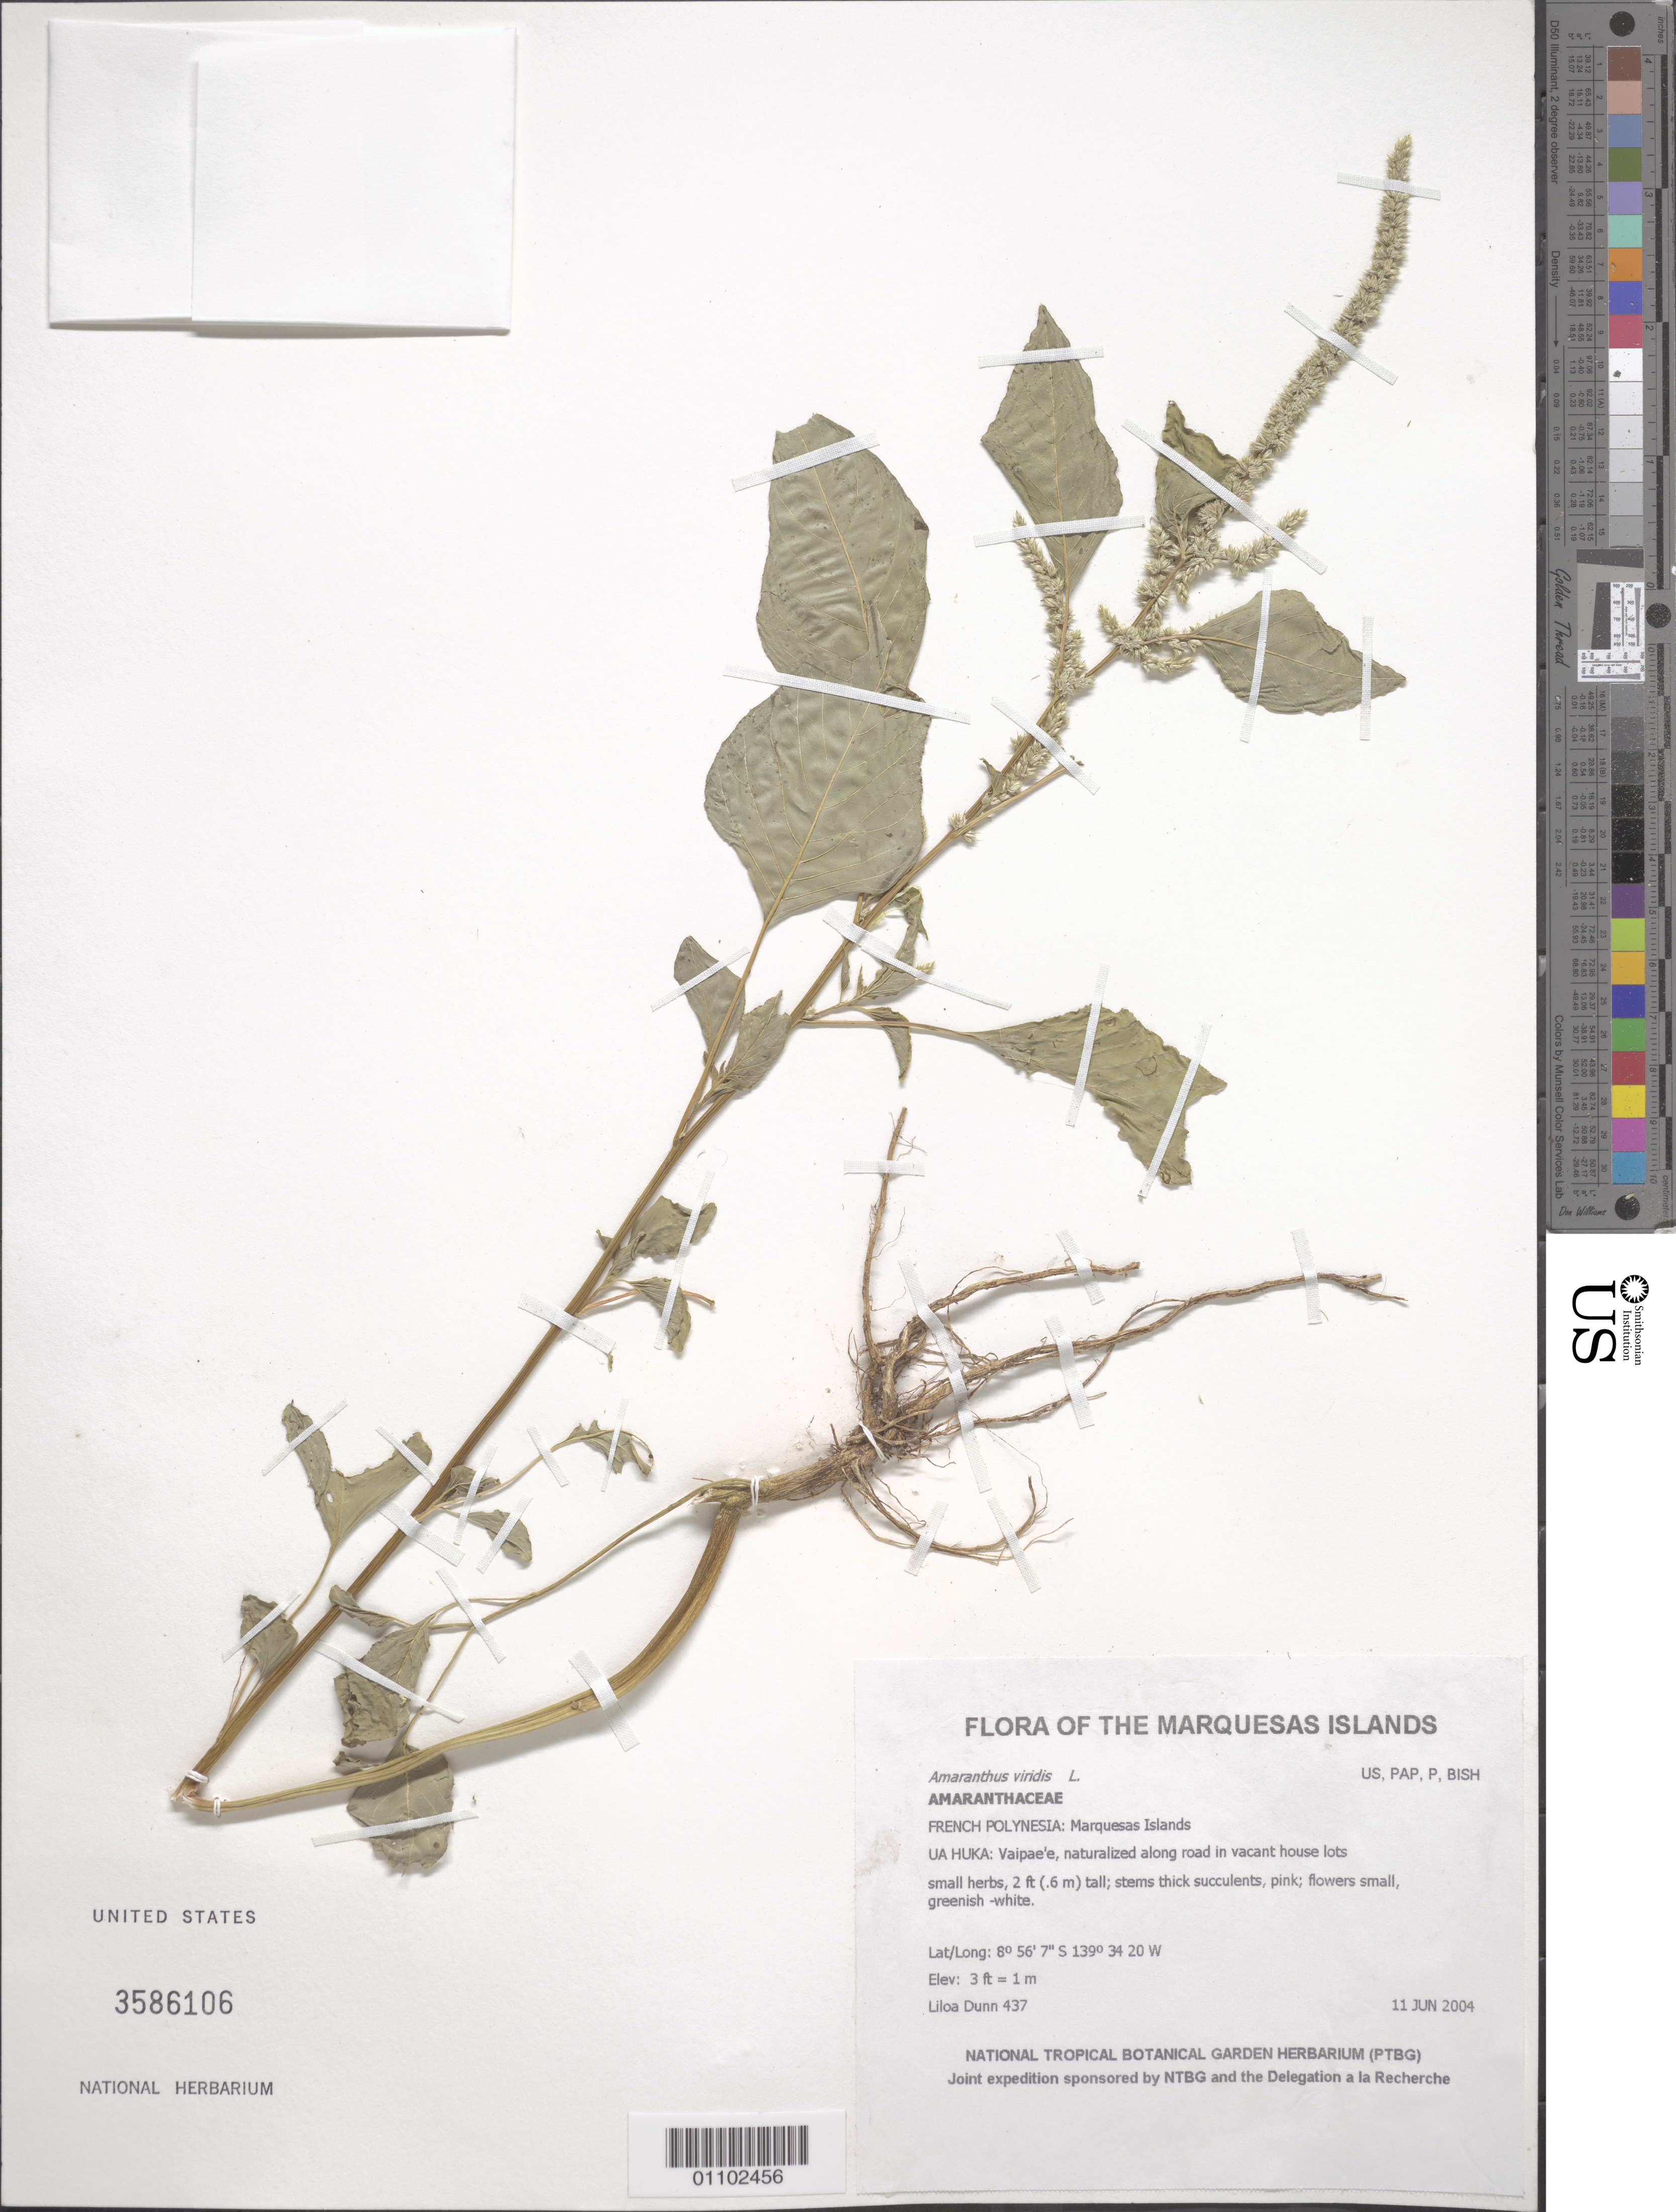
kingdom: Plantae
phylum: Tracheophyta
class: Magnoliopsida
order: Caryophyllales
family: Amaranthaceae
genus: Amaranthus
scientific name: Amaranthus viridis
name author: L.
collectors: L. Dunn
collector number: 437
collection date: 2004-06-11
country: French Polynesia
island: Ua Huka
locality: Vaipae'e, naturalized along road in vacant house lots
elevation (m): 1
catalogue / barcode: US 3586106